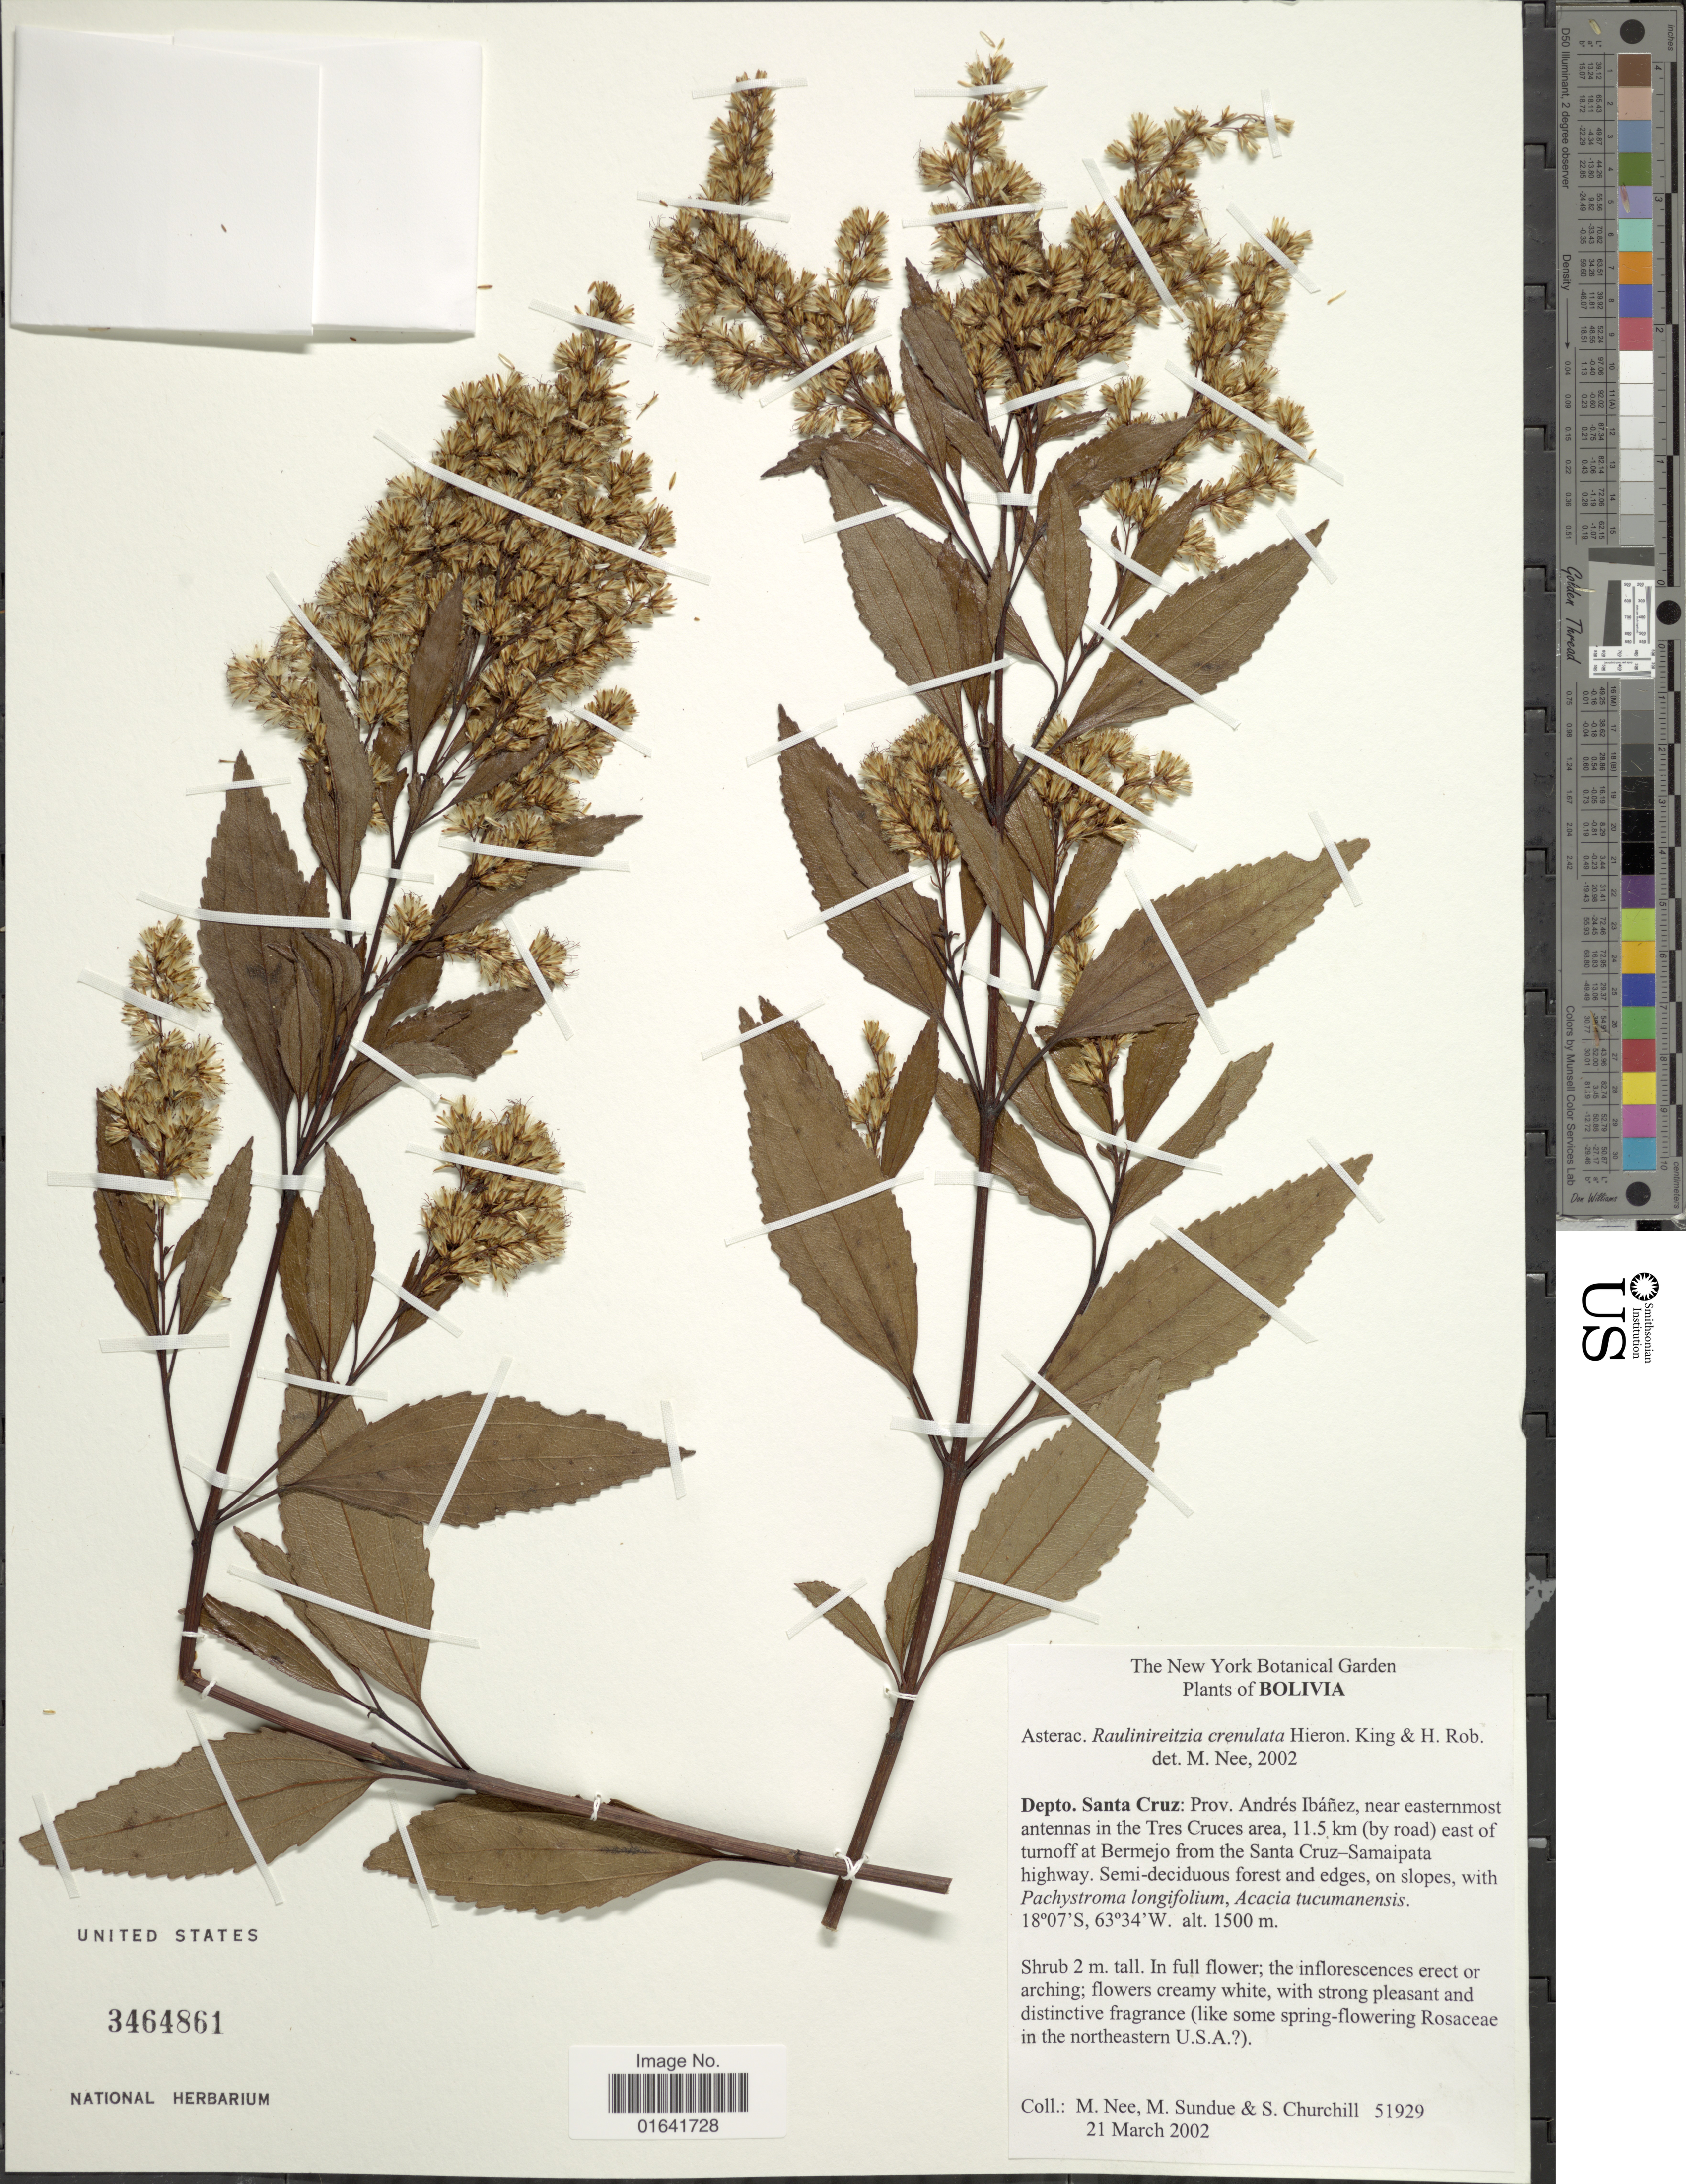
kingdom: Plantae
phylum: Tracheophyta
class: Magnoliopsida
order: Asterales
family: Asteraceae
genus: Raulinoreitzia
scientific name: Raulinoreitzia crenulata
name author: (Spreng.) R.M. King & H. Rob.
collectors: M. Nee, M. Sundue & S. Churchill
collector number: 51929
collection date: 2002-03-21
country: Bolivia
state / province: Santa Cruz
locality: Prov. Andrés Ibáñez, near easternmost antennas in the Tres Cruces area, 11.5 km (by road) east of turnoff at Bermejo from the Santa Cruz-Samaipata highway.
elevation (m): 1500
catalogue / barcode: US 3464861